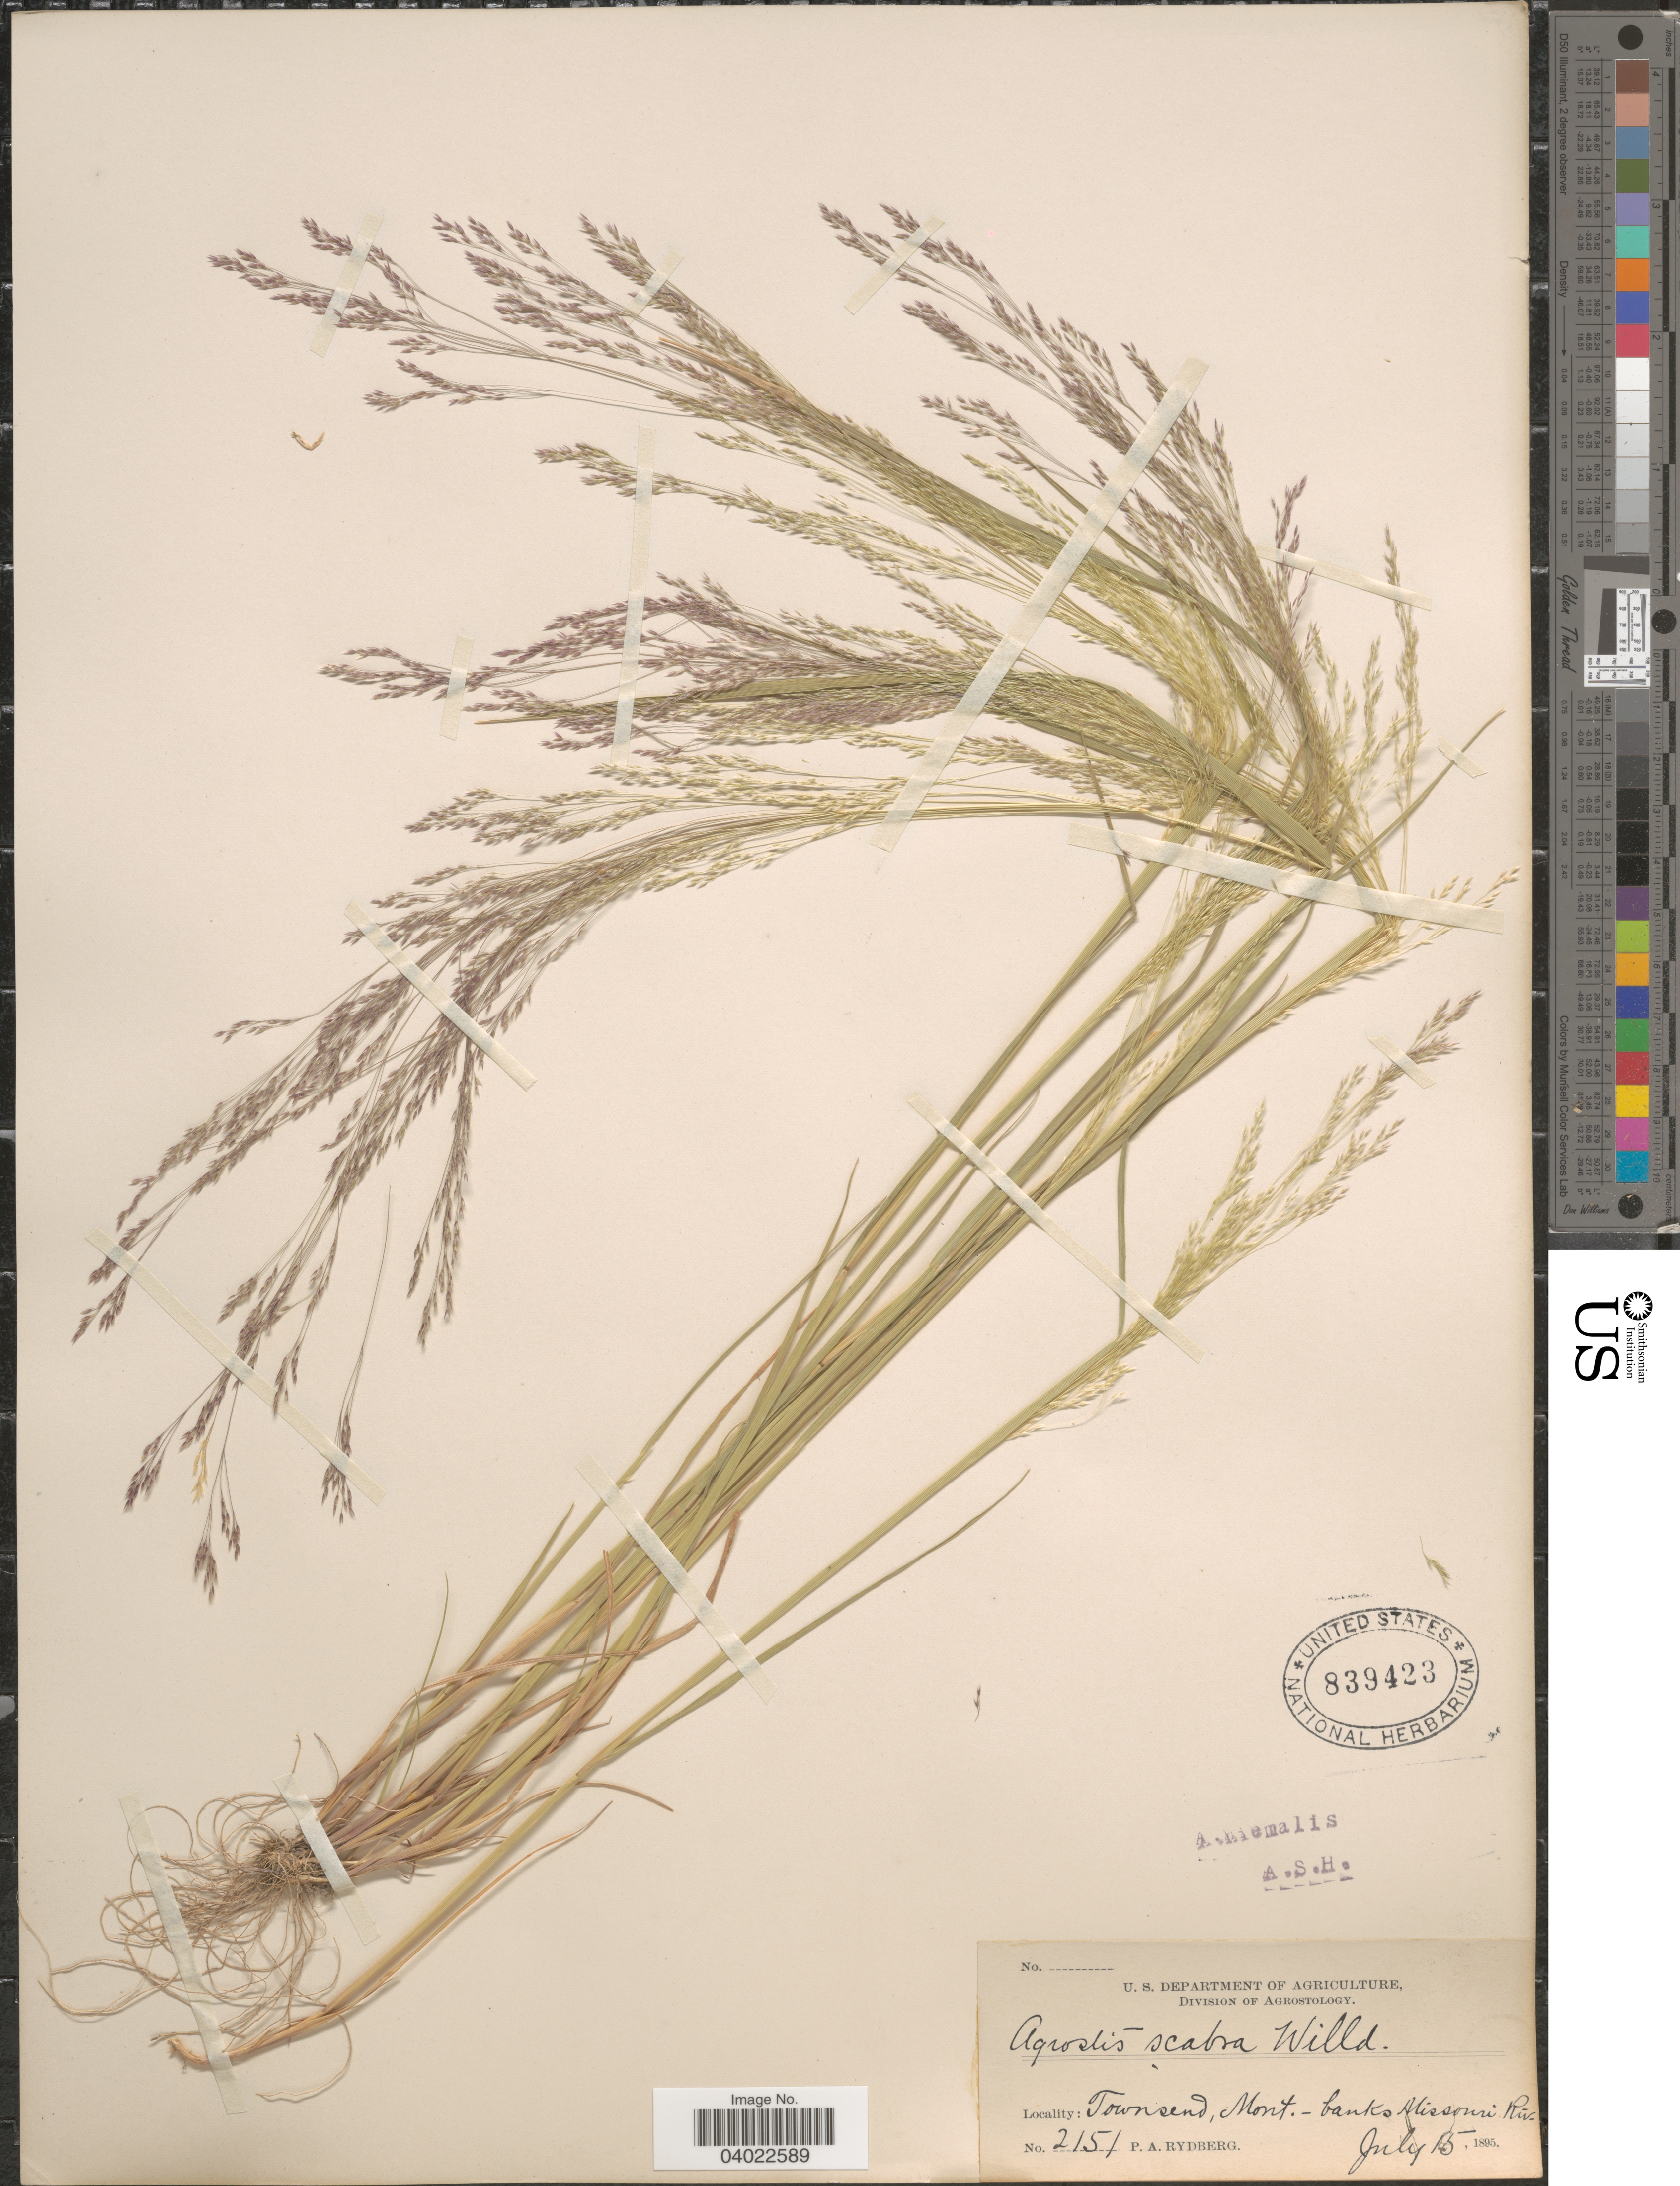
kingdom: Plantae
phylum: Tracheophyta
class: Liliopsida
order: Poales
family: Poaceae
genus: Agrostis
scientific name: Agrostis scabra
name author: Willd.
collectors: P. A. Rydberg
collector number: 2151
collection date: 1895-07-15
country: United States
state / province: Montana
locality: Townsend. Banks Missouri Riv.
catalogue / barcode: US 839423